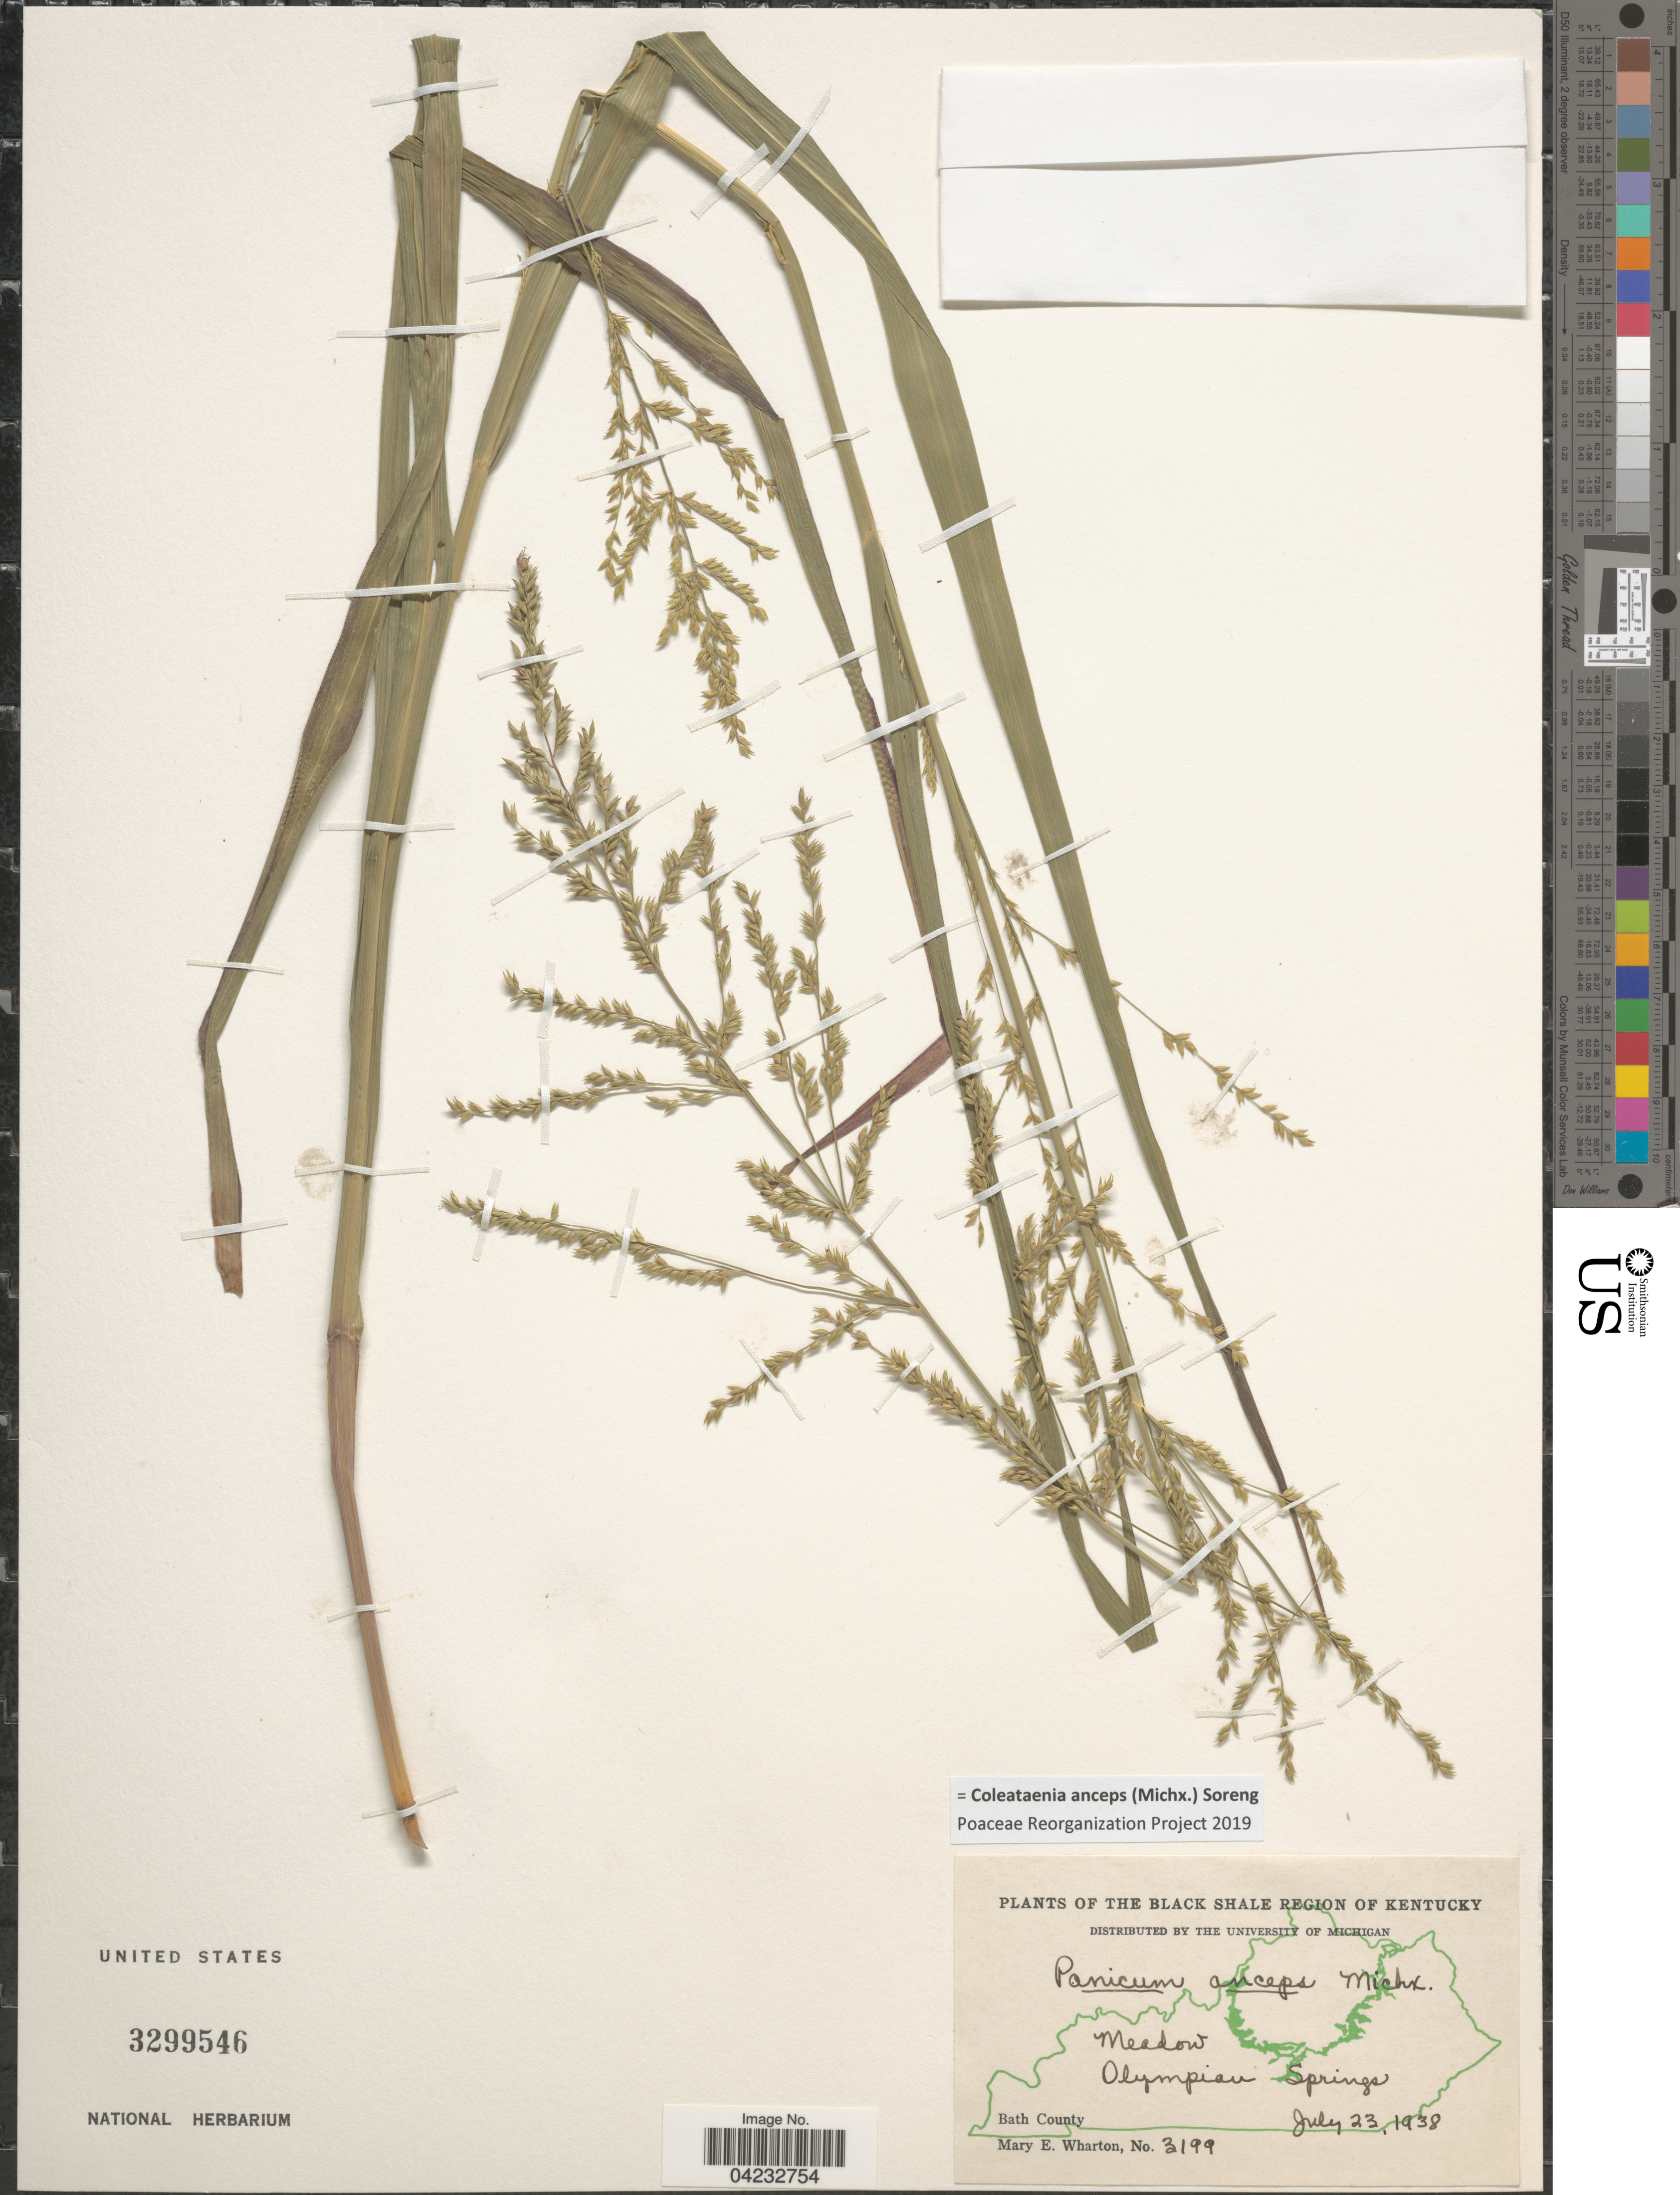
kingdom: Plantae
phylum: Tracheophyta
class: Liliopsida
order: Poales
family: Poaceae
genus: Coleataenia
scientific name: Coleataenia anceps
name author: (Michx.) Soreng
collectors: M. Wharton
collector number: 3199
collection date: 1938-07-23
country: United States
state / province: Kentucky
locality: The Black Shale Region of Kentucky. Meadow. Olympian Springs. Bath County.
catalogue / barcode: US 3299546